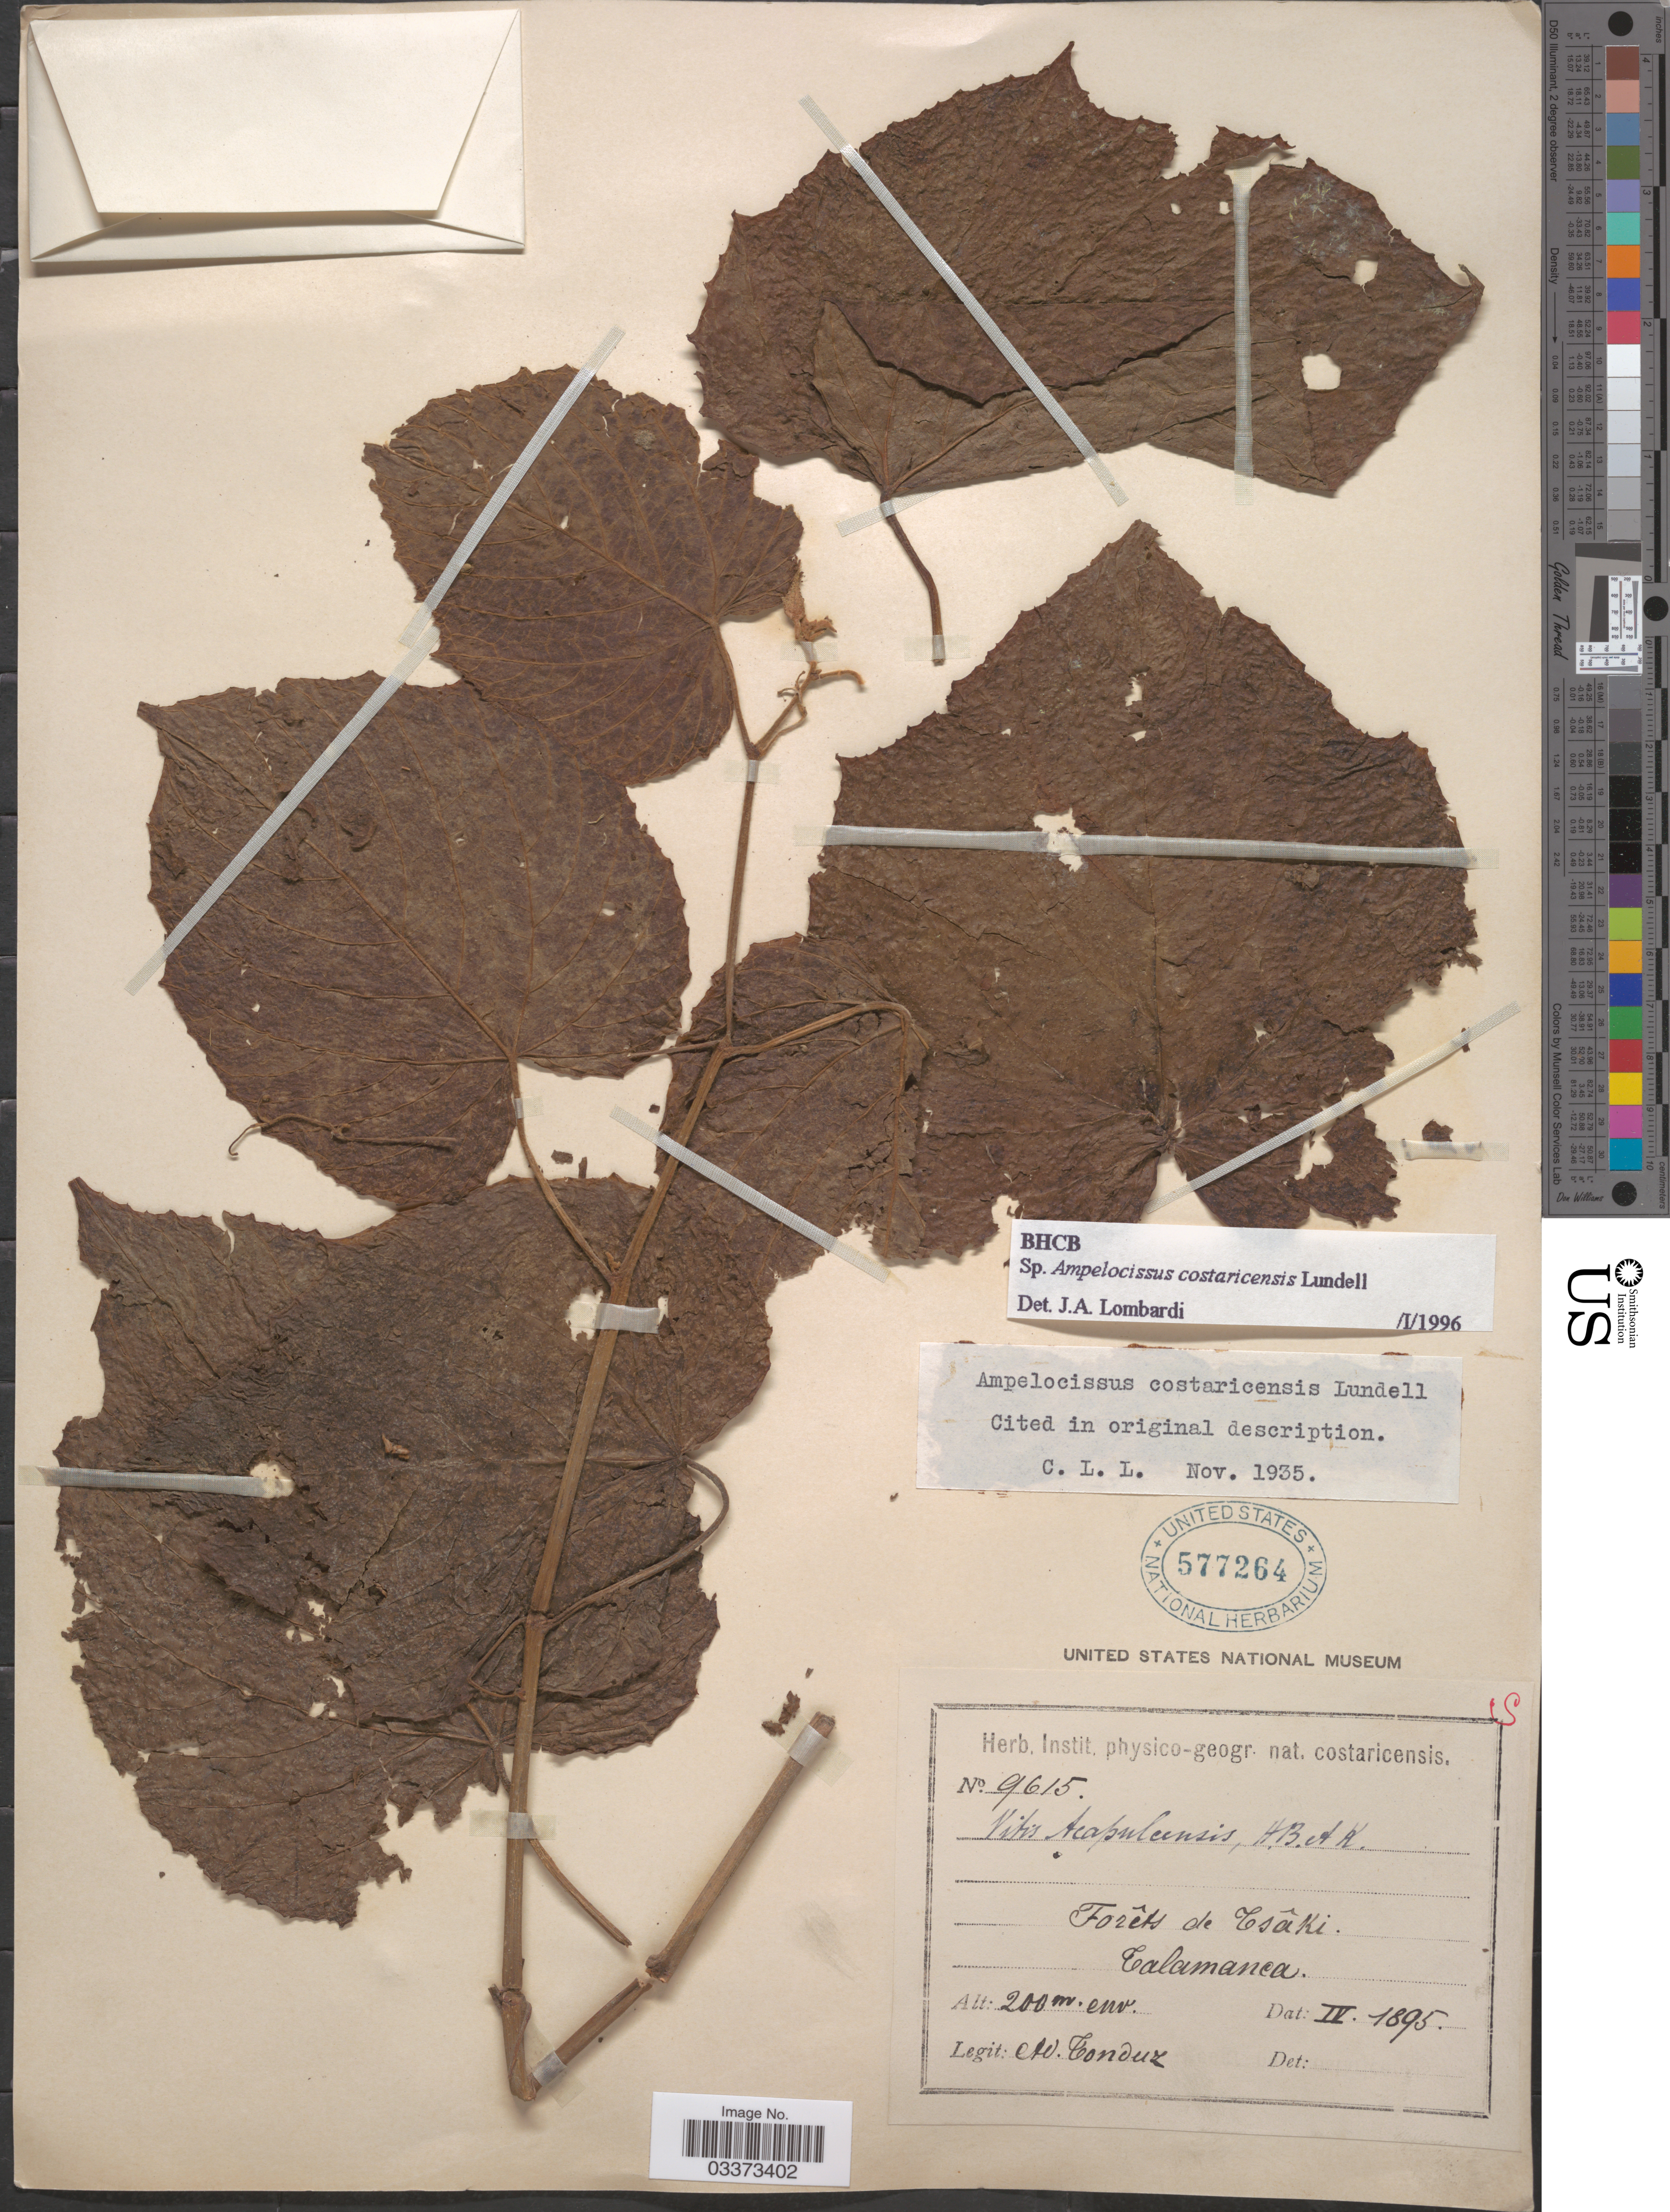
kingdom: Plantae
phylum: Tracheophyta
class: Magnoliopsida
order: Vitales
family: Vitaceae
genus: Ampelocissus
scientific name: Ampelocissus costaricensis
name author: Lundell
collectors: A. Tonduz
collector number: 9615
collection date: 1895-04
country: Costa Rica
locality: Forêts de Isâki. Talamanca.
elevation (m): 200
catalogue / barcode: US 577264